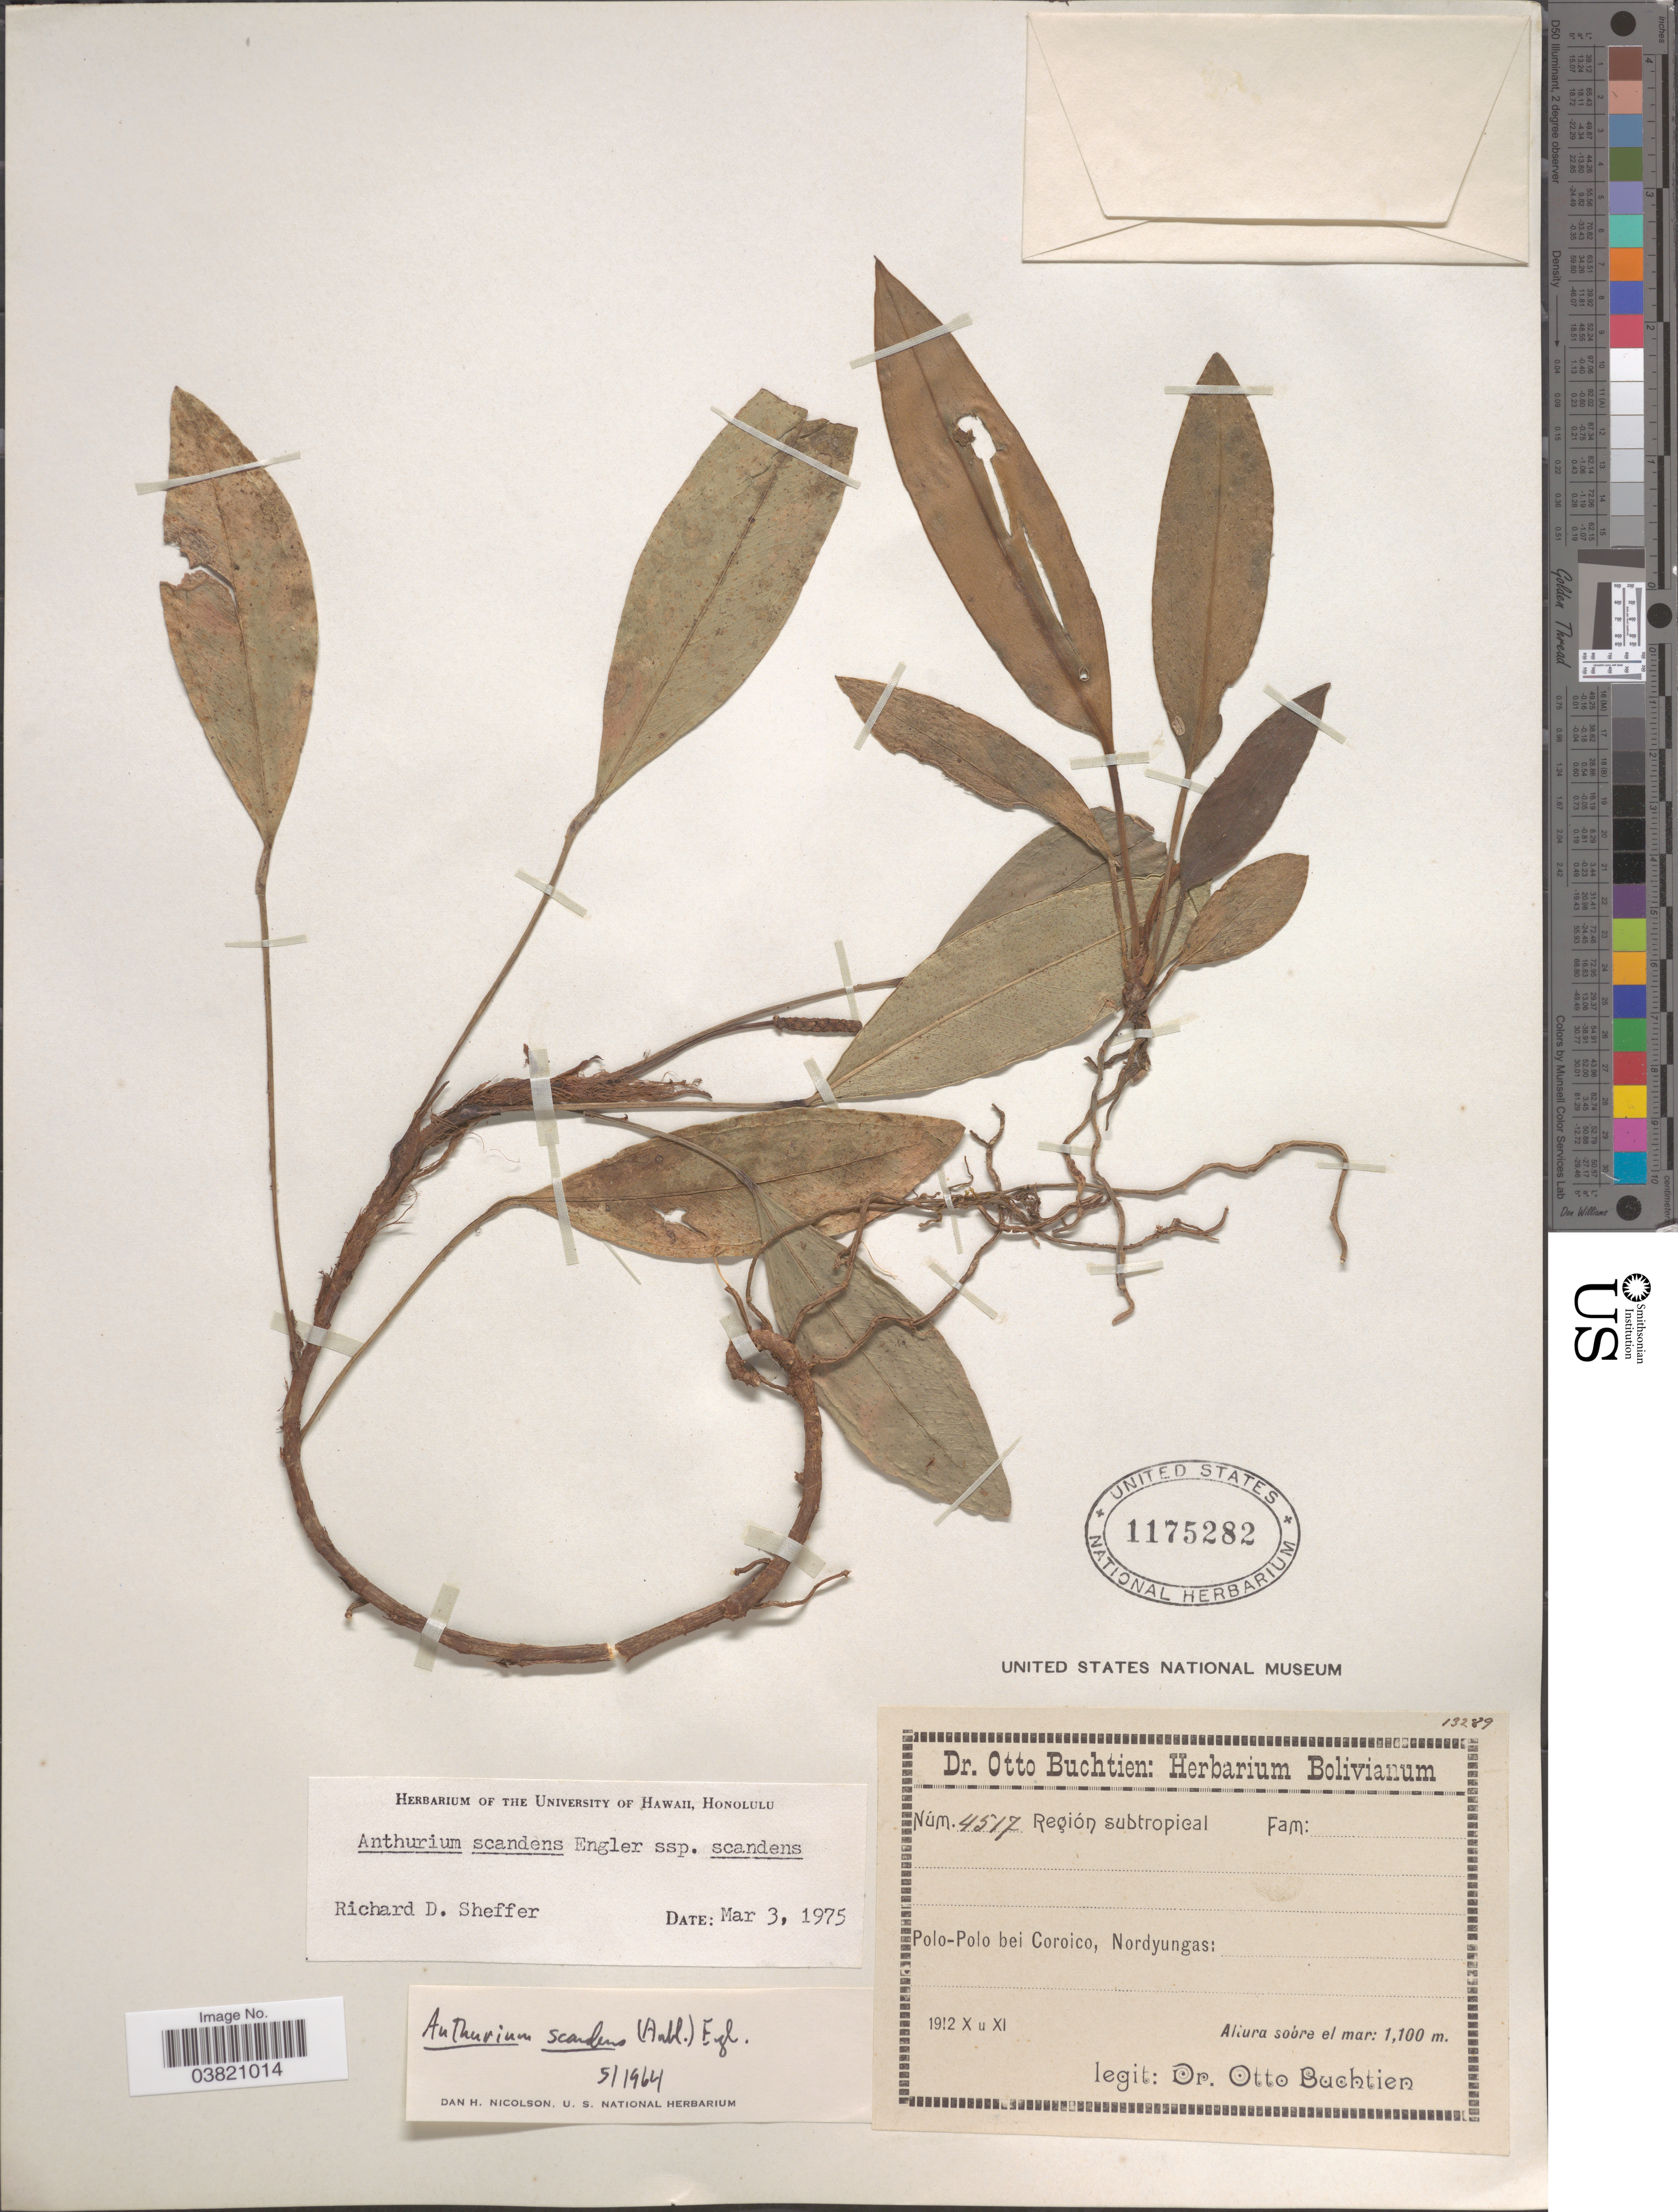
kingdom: Plantae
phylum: Tracheophyta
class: Liliopsida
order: Alismatales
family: Araceae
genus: Anthurium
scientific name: Anthurium scandens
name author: (Aubl.) Engl.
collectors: O. Buchtien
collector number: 4517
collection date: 1912-10/1912-11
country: Bolivia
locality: Región subtropical. Polo-Polo bei Coroico, Nordyungas.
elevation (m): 1100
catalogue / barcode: US 1175282